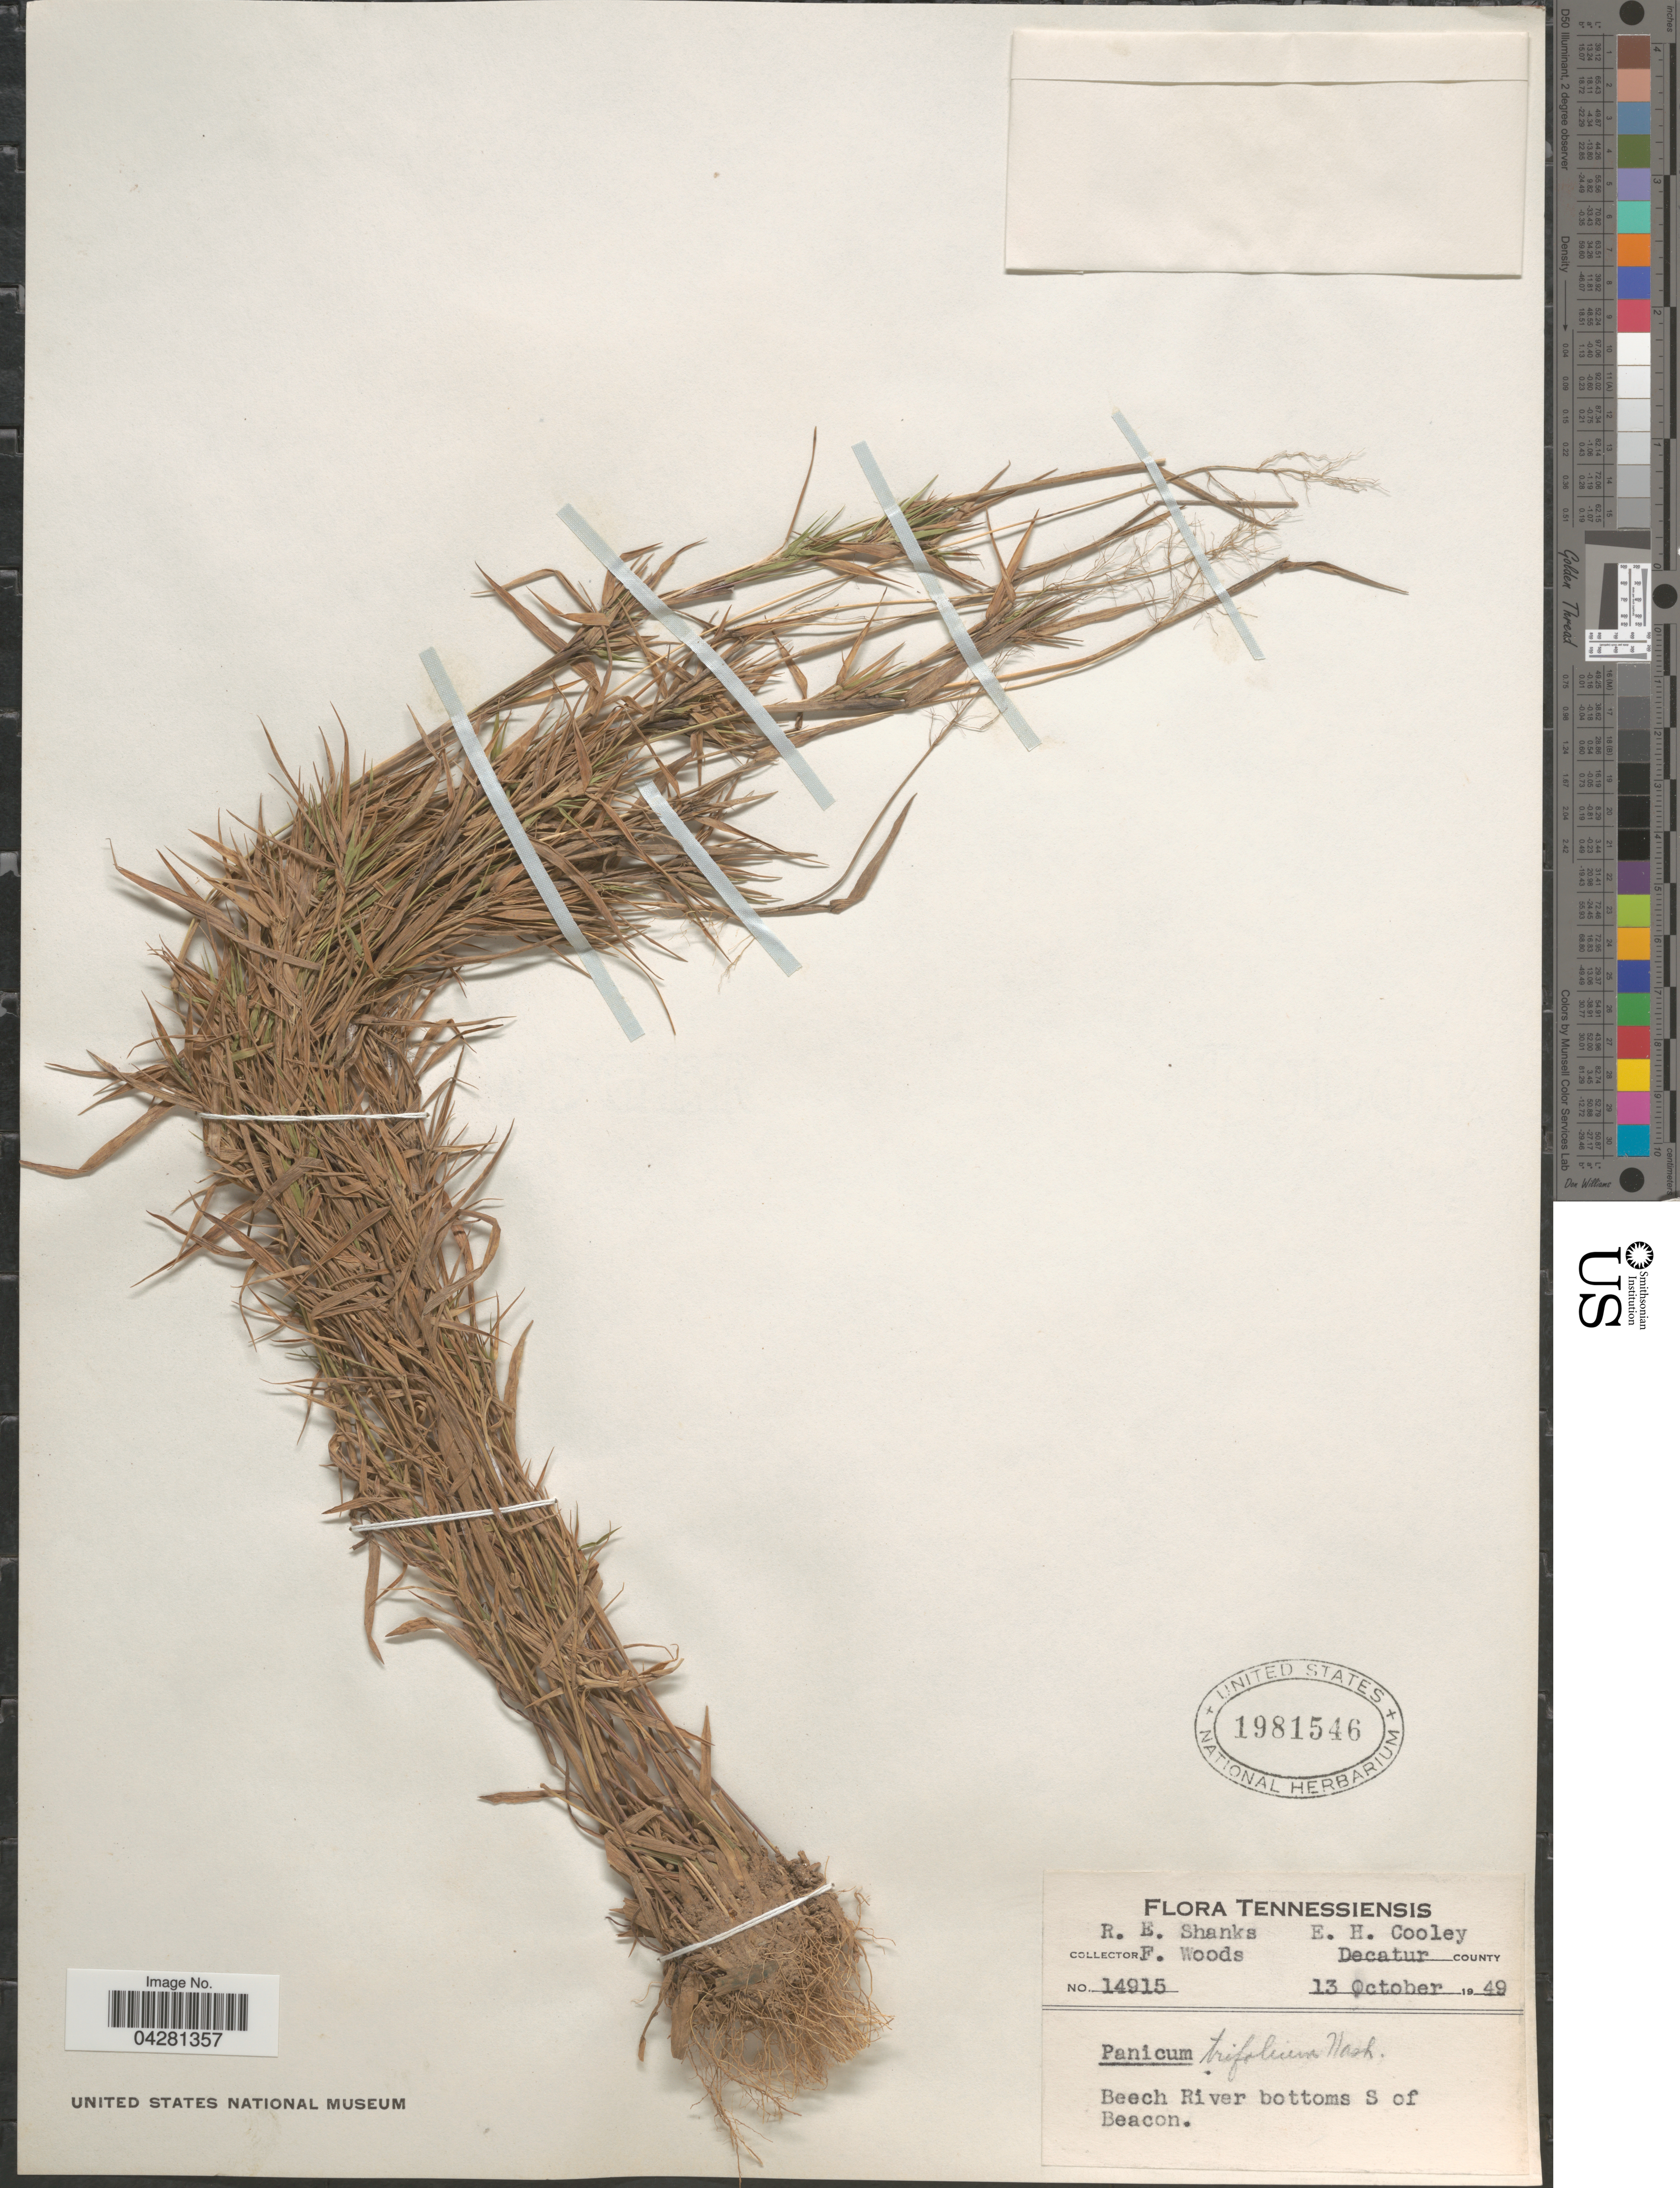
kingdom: Plantae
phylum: Tracheophyta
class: Liliopsida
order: Poales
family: Poaceae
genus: Dichanthelium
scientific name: Dichanthelium dichotomum var. unciphyllum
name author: (Trin.) Davidse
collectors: R. Shanks, F. Woods & E. H. Cooley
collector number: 14915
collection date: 1949-10-13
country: United States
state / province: Tennessee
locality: Decatur County. Beech River bottoms S of Beacon.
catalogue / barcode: US 1981546